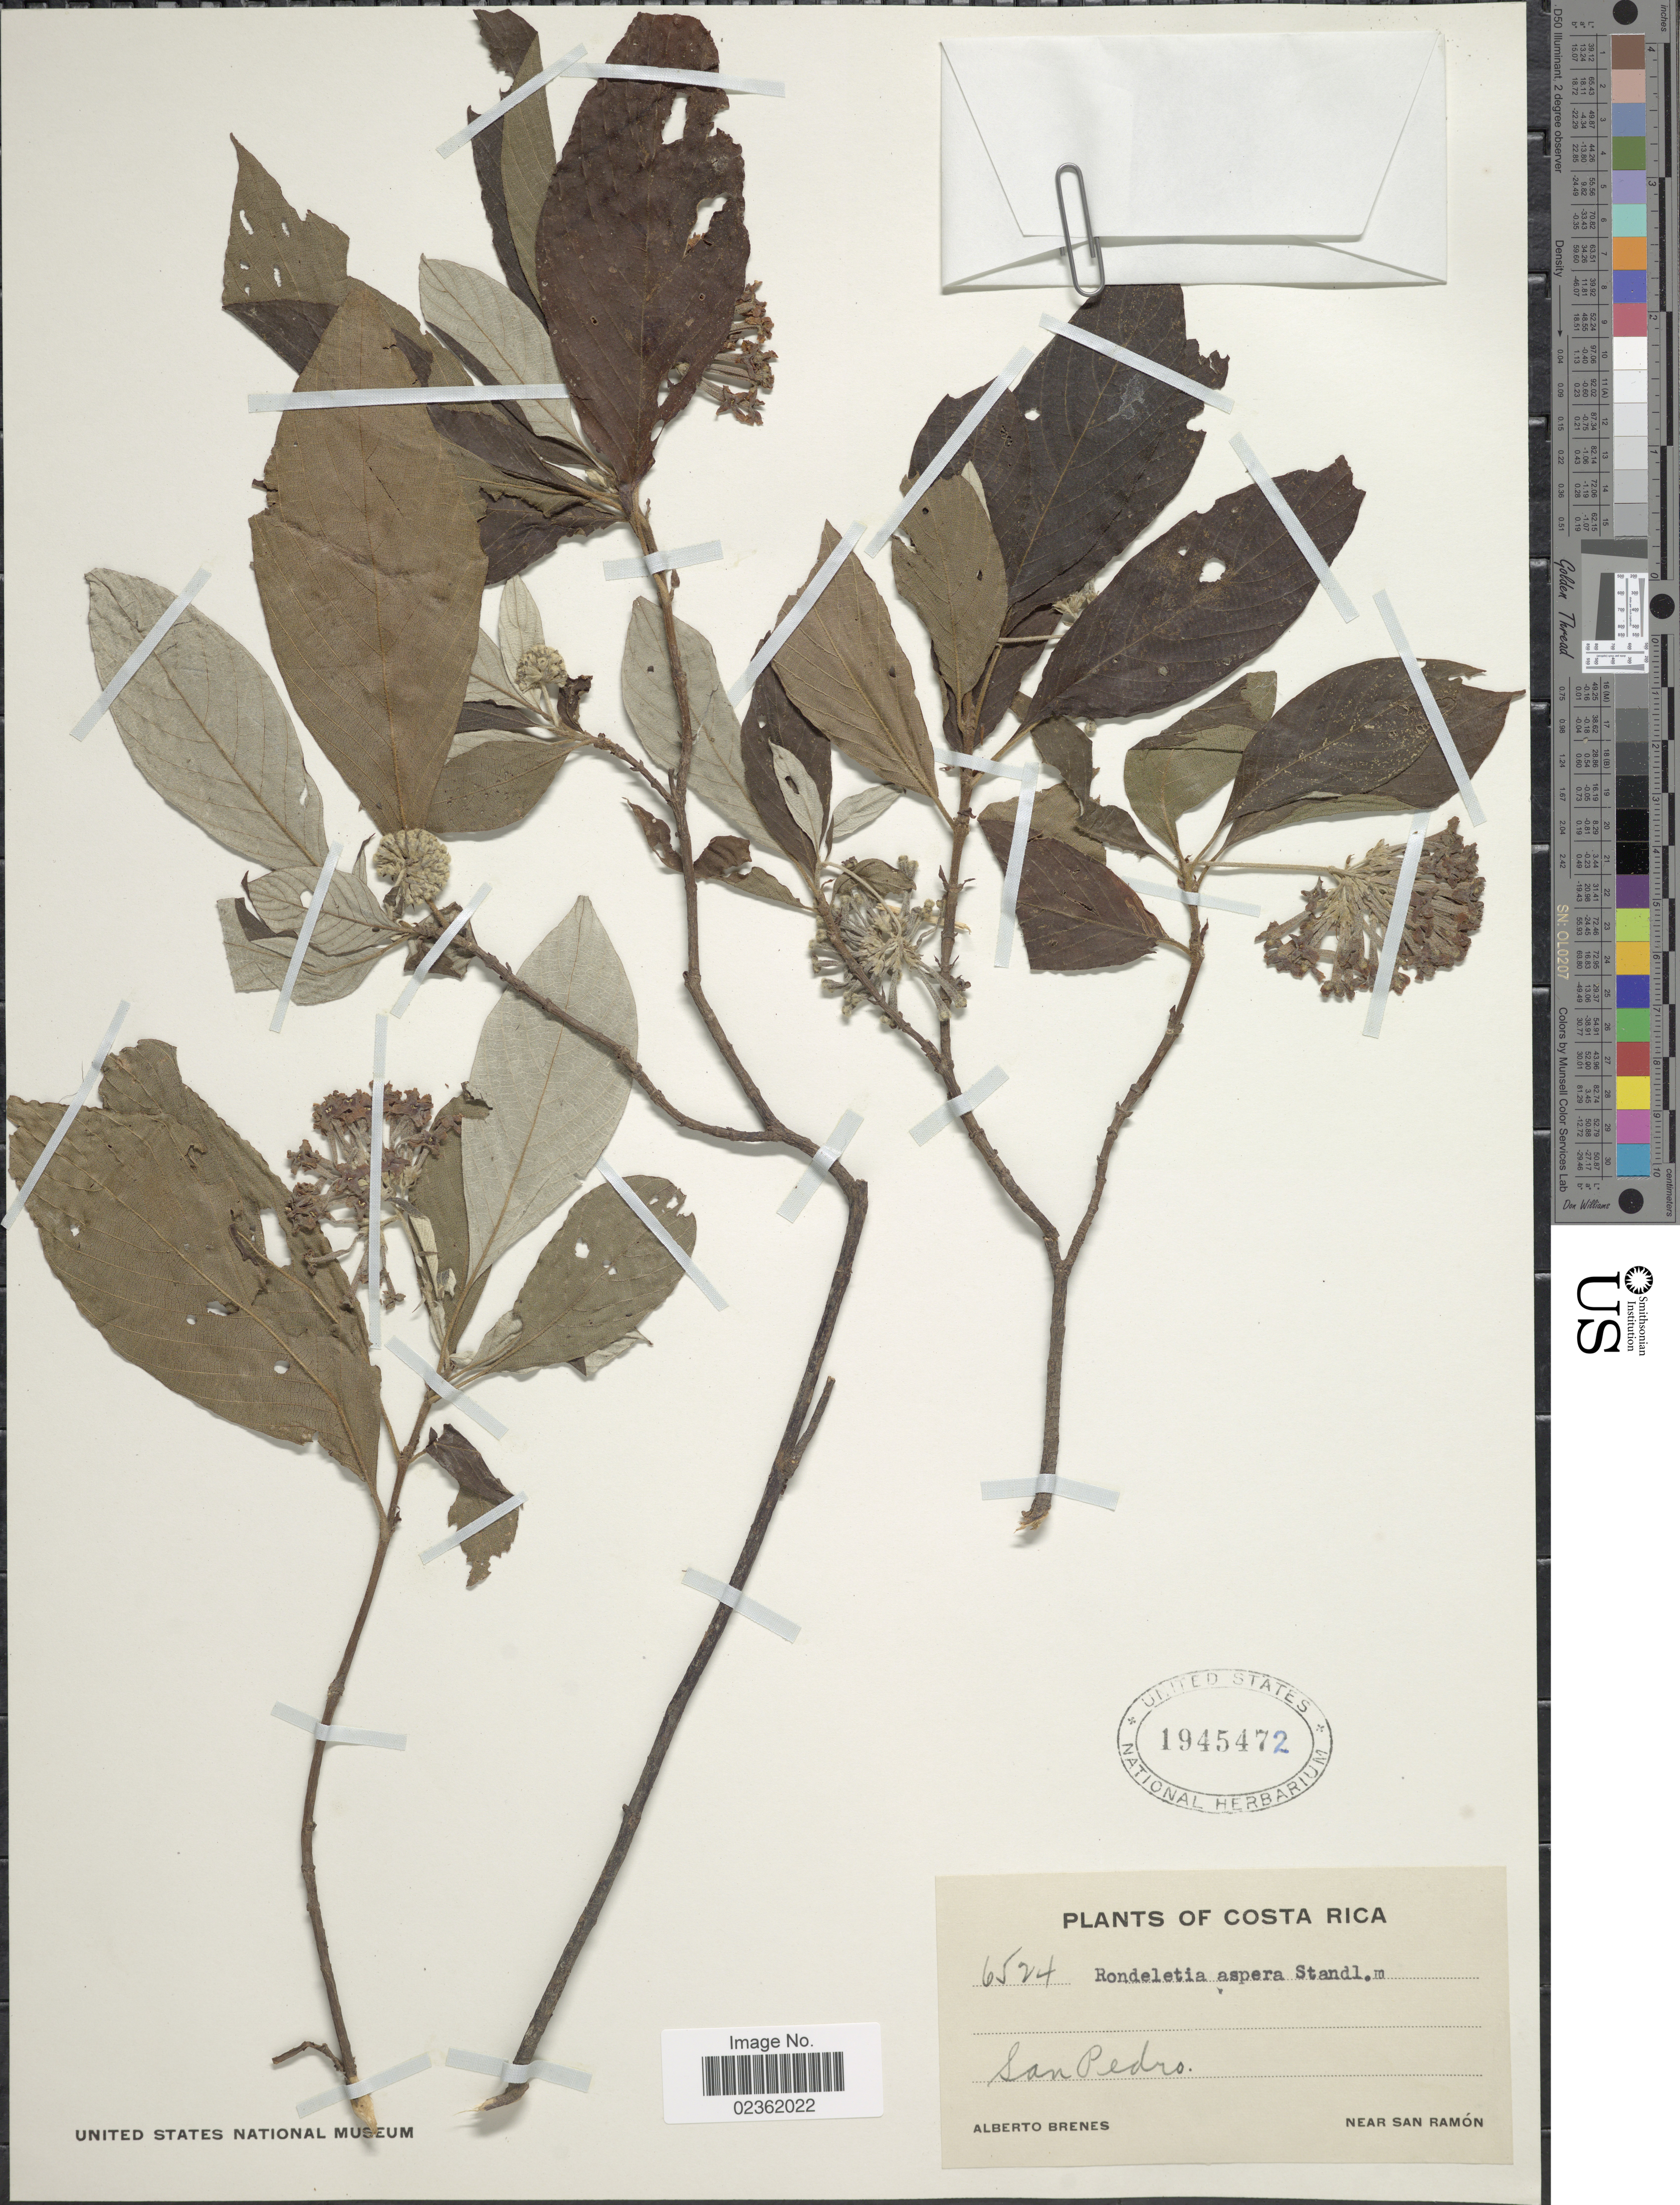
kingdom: Plantae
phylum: Tracheophyta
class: Magnoliopsida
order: Gentianales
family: Rubiaceae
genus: Rondeletia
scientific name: Rondeletia aspera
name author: Standl.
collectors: A. Brenes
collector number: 6524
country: Costa Rica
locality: San Pedro, near San Ramon.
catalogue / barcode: US 1945472